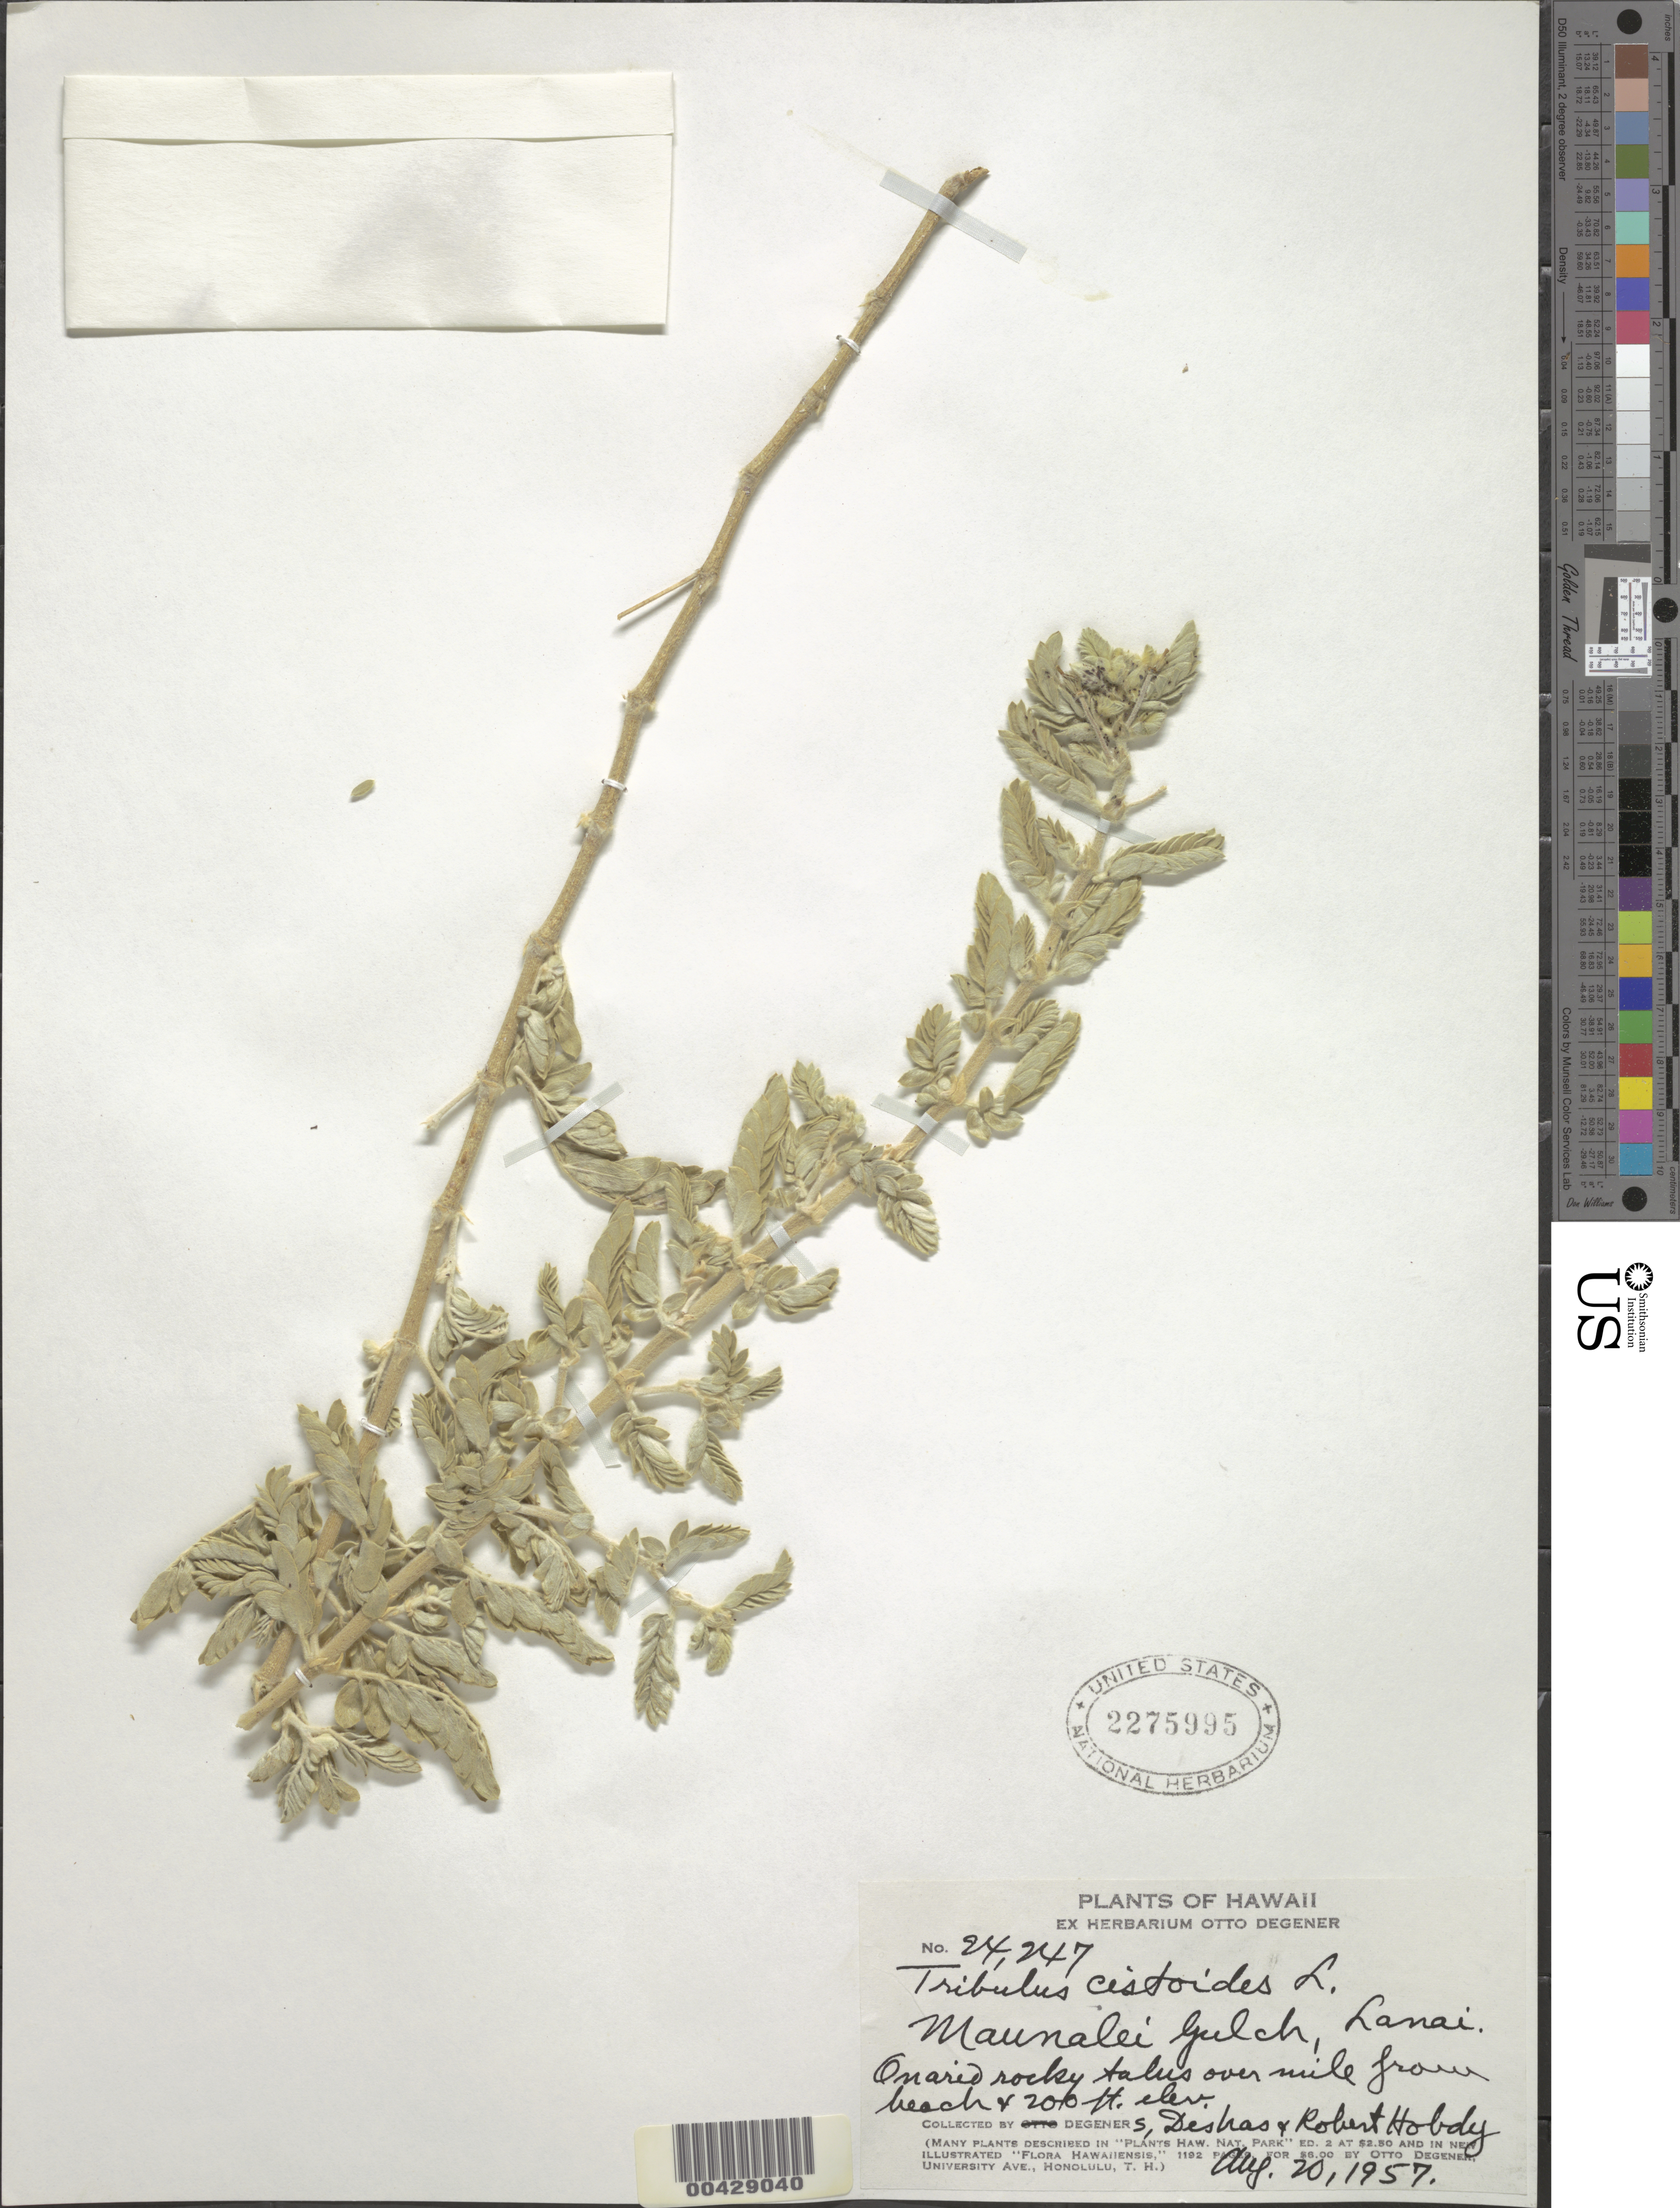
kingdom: Plantae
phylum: Tracheophyta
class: Magnoliopsida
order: Zygophyllales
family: Zygophyllaceae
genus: Tribulus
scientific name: Tribulus cistoides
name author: L.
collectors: O. Degener, O. Degener, S. Deshas & R. Hobdy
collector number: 24247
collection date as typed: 20 Aug 1957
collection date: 1957-08-20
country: United States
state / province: Hawaii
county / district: Kauai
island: Kaua'i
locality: Maunalei Gulch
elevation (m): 61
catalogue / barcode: US 2275995